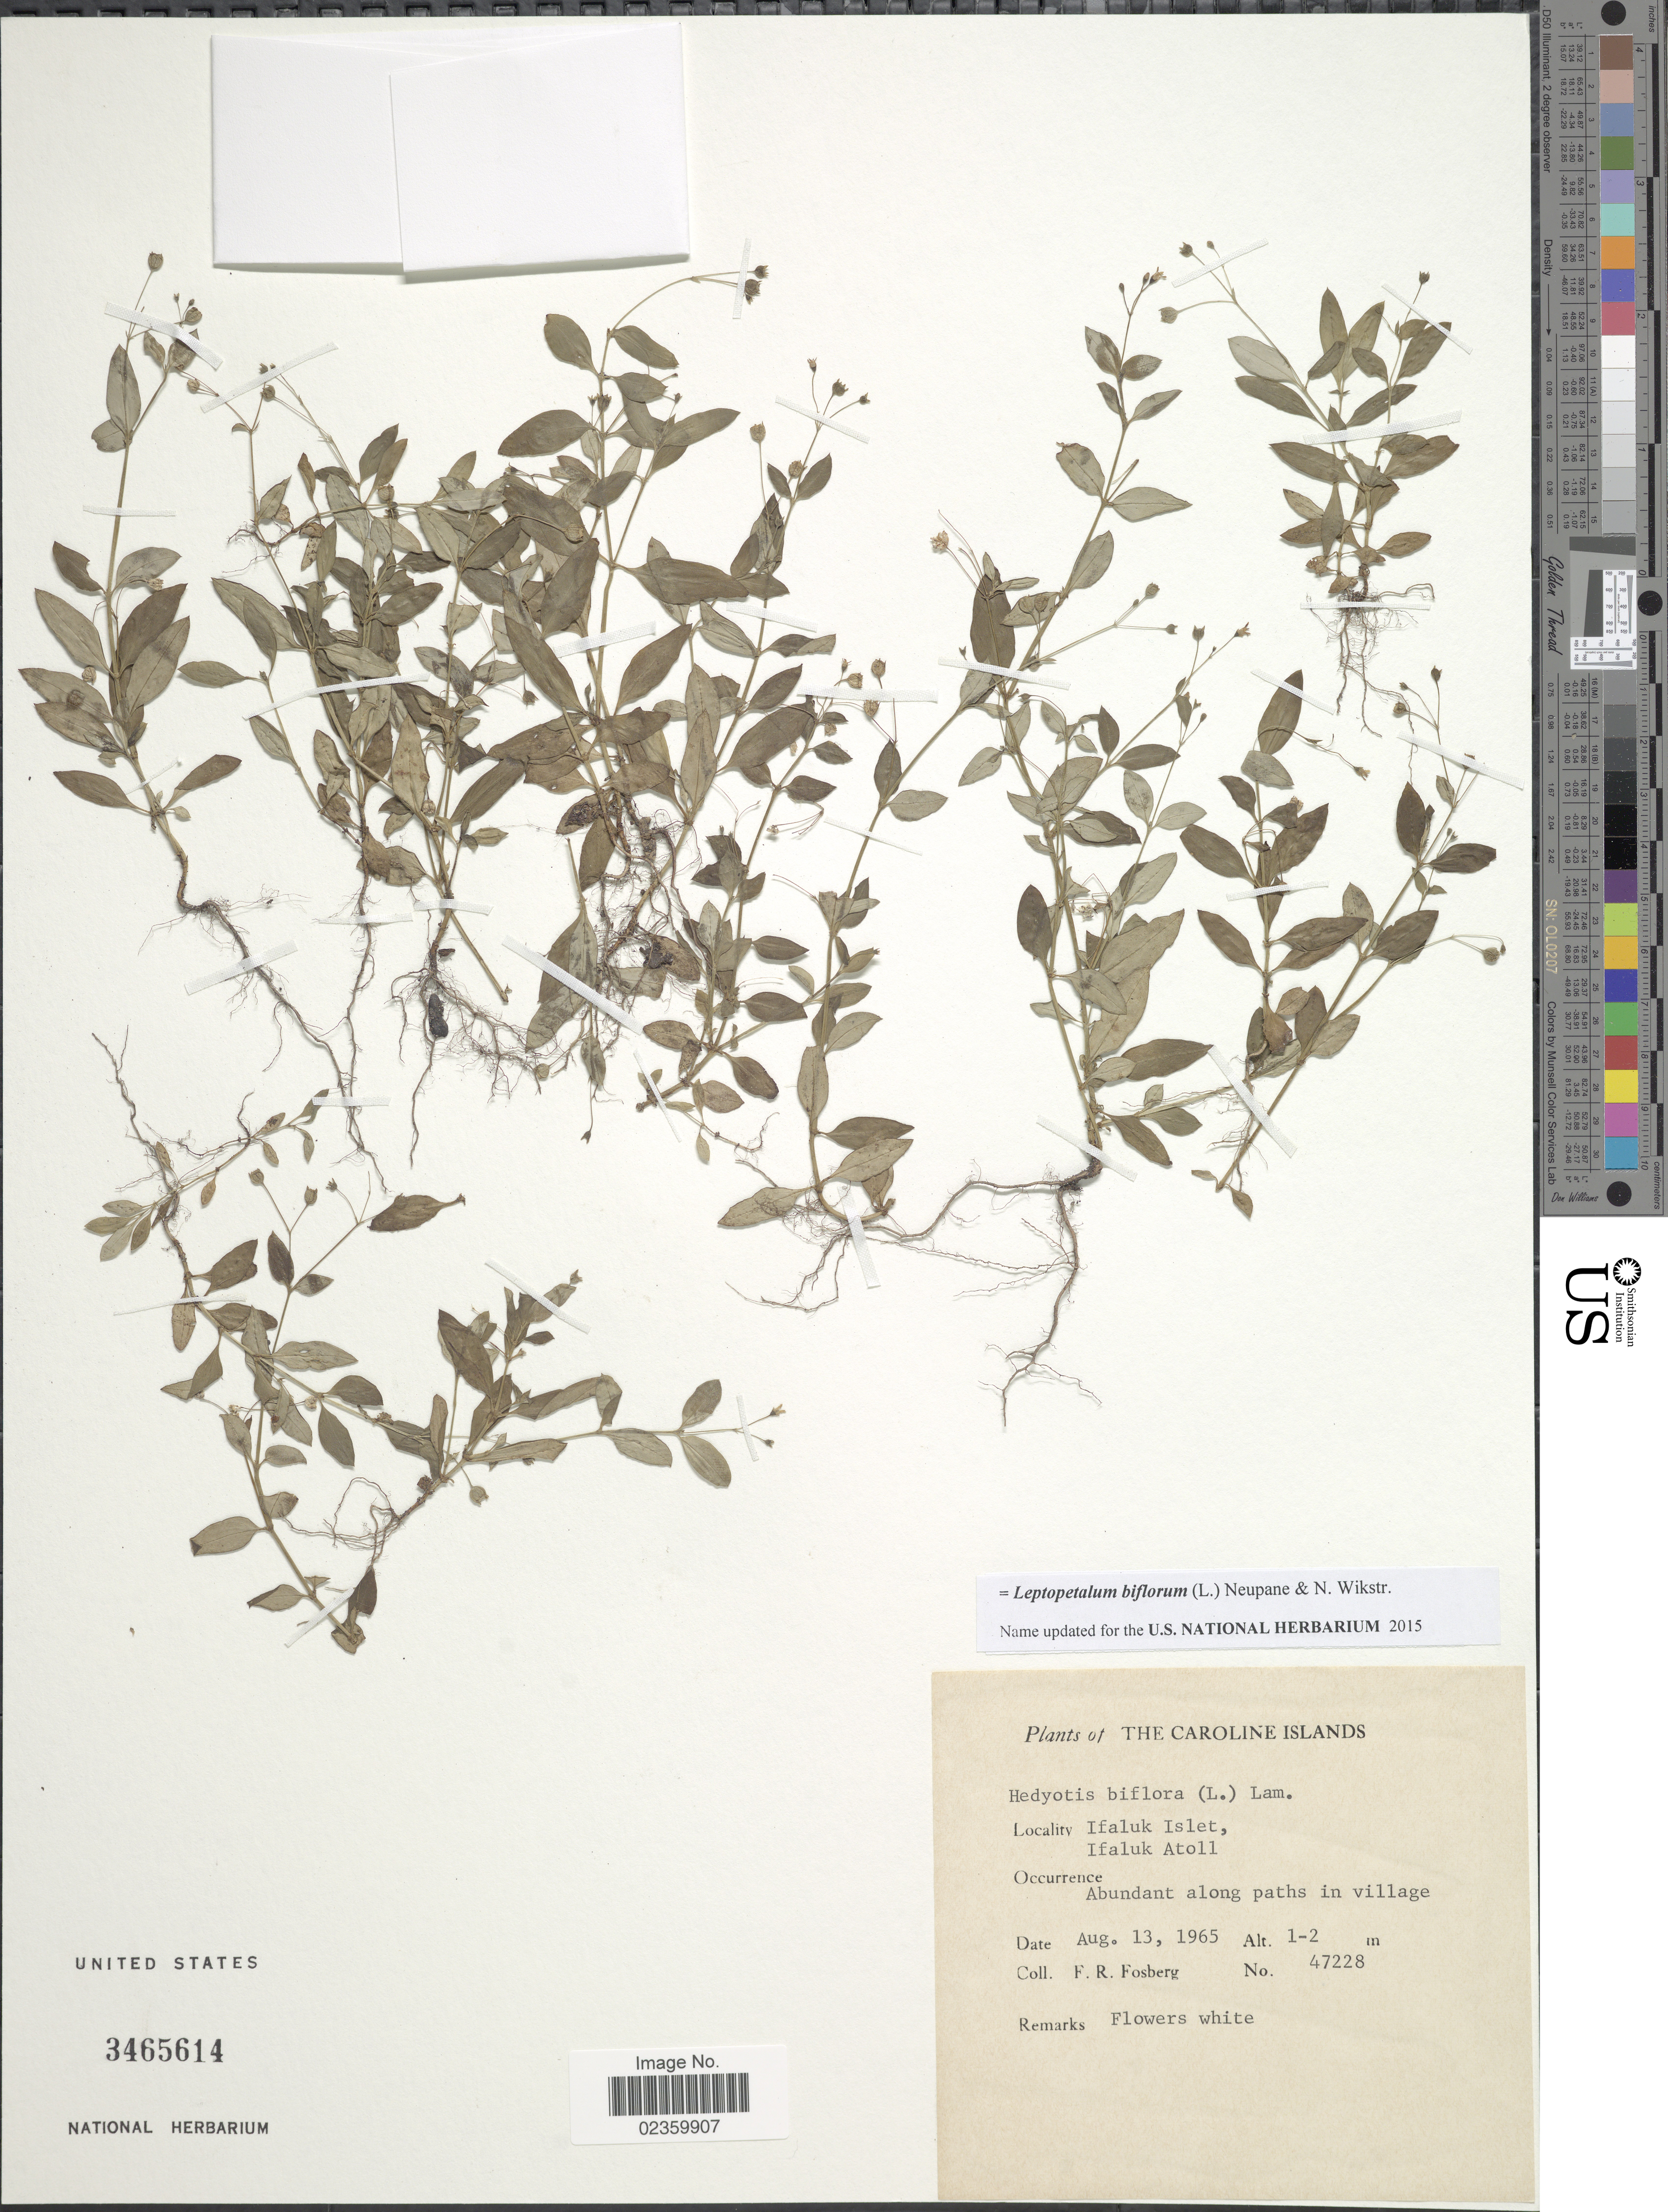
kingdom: Plantae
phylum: Tracheophyta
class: Magnoliopsida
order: Gentianales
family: Rubiaceae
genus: Leptopetalum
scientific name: Leptopetalum biflorum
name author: (L.) Neupane & N. Wikstr.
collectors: F. R. Fosberg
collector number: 47228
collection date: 1965-08-13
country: Micronesia, Federated States of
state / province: Yap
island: Ifalik [Ifaluk] Atoll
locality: The Caroline Islands. Ifaluk Islet, Ifaluk Atoll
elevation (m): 1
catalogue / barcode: US 3465614